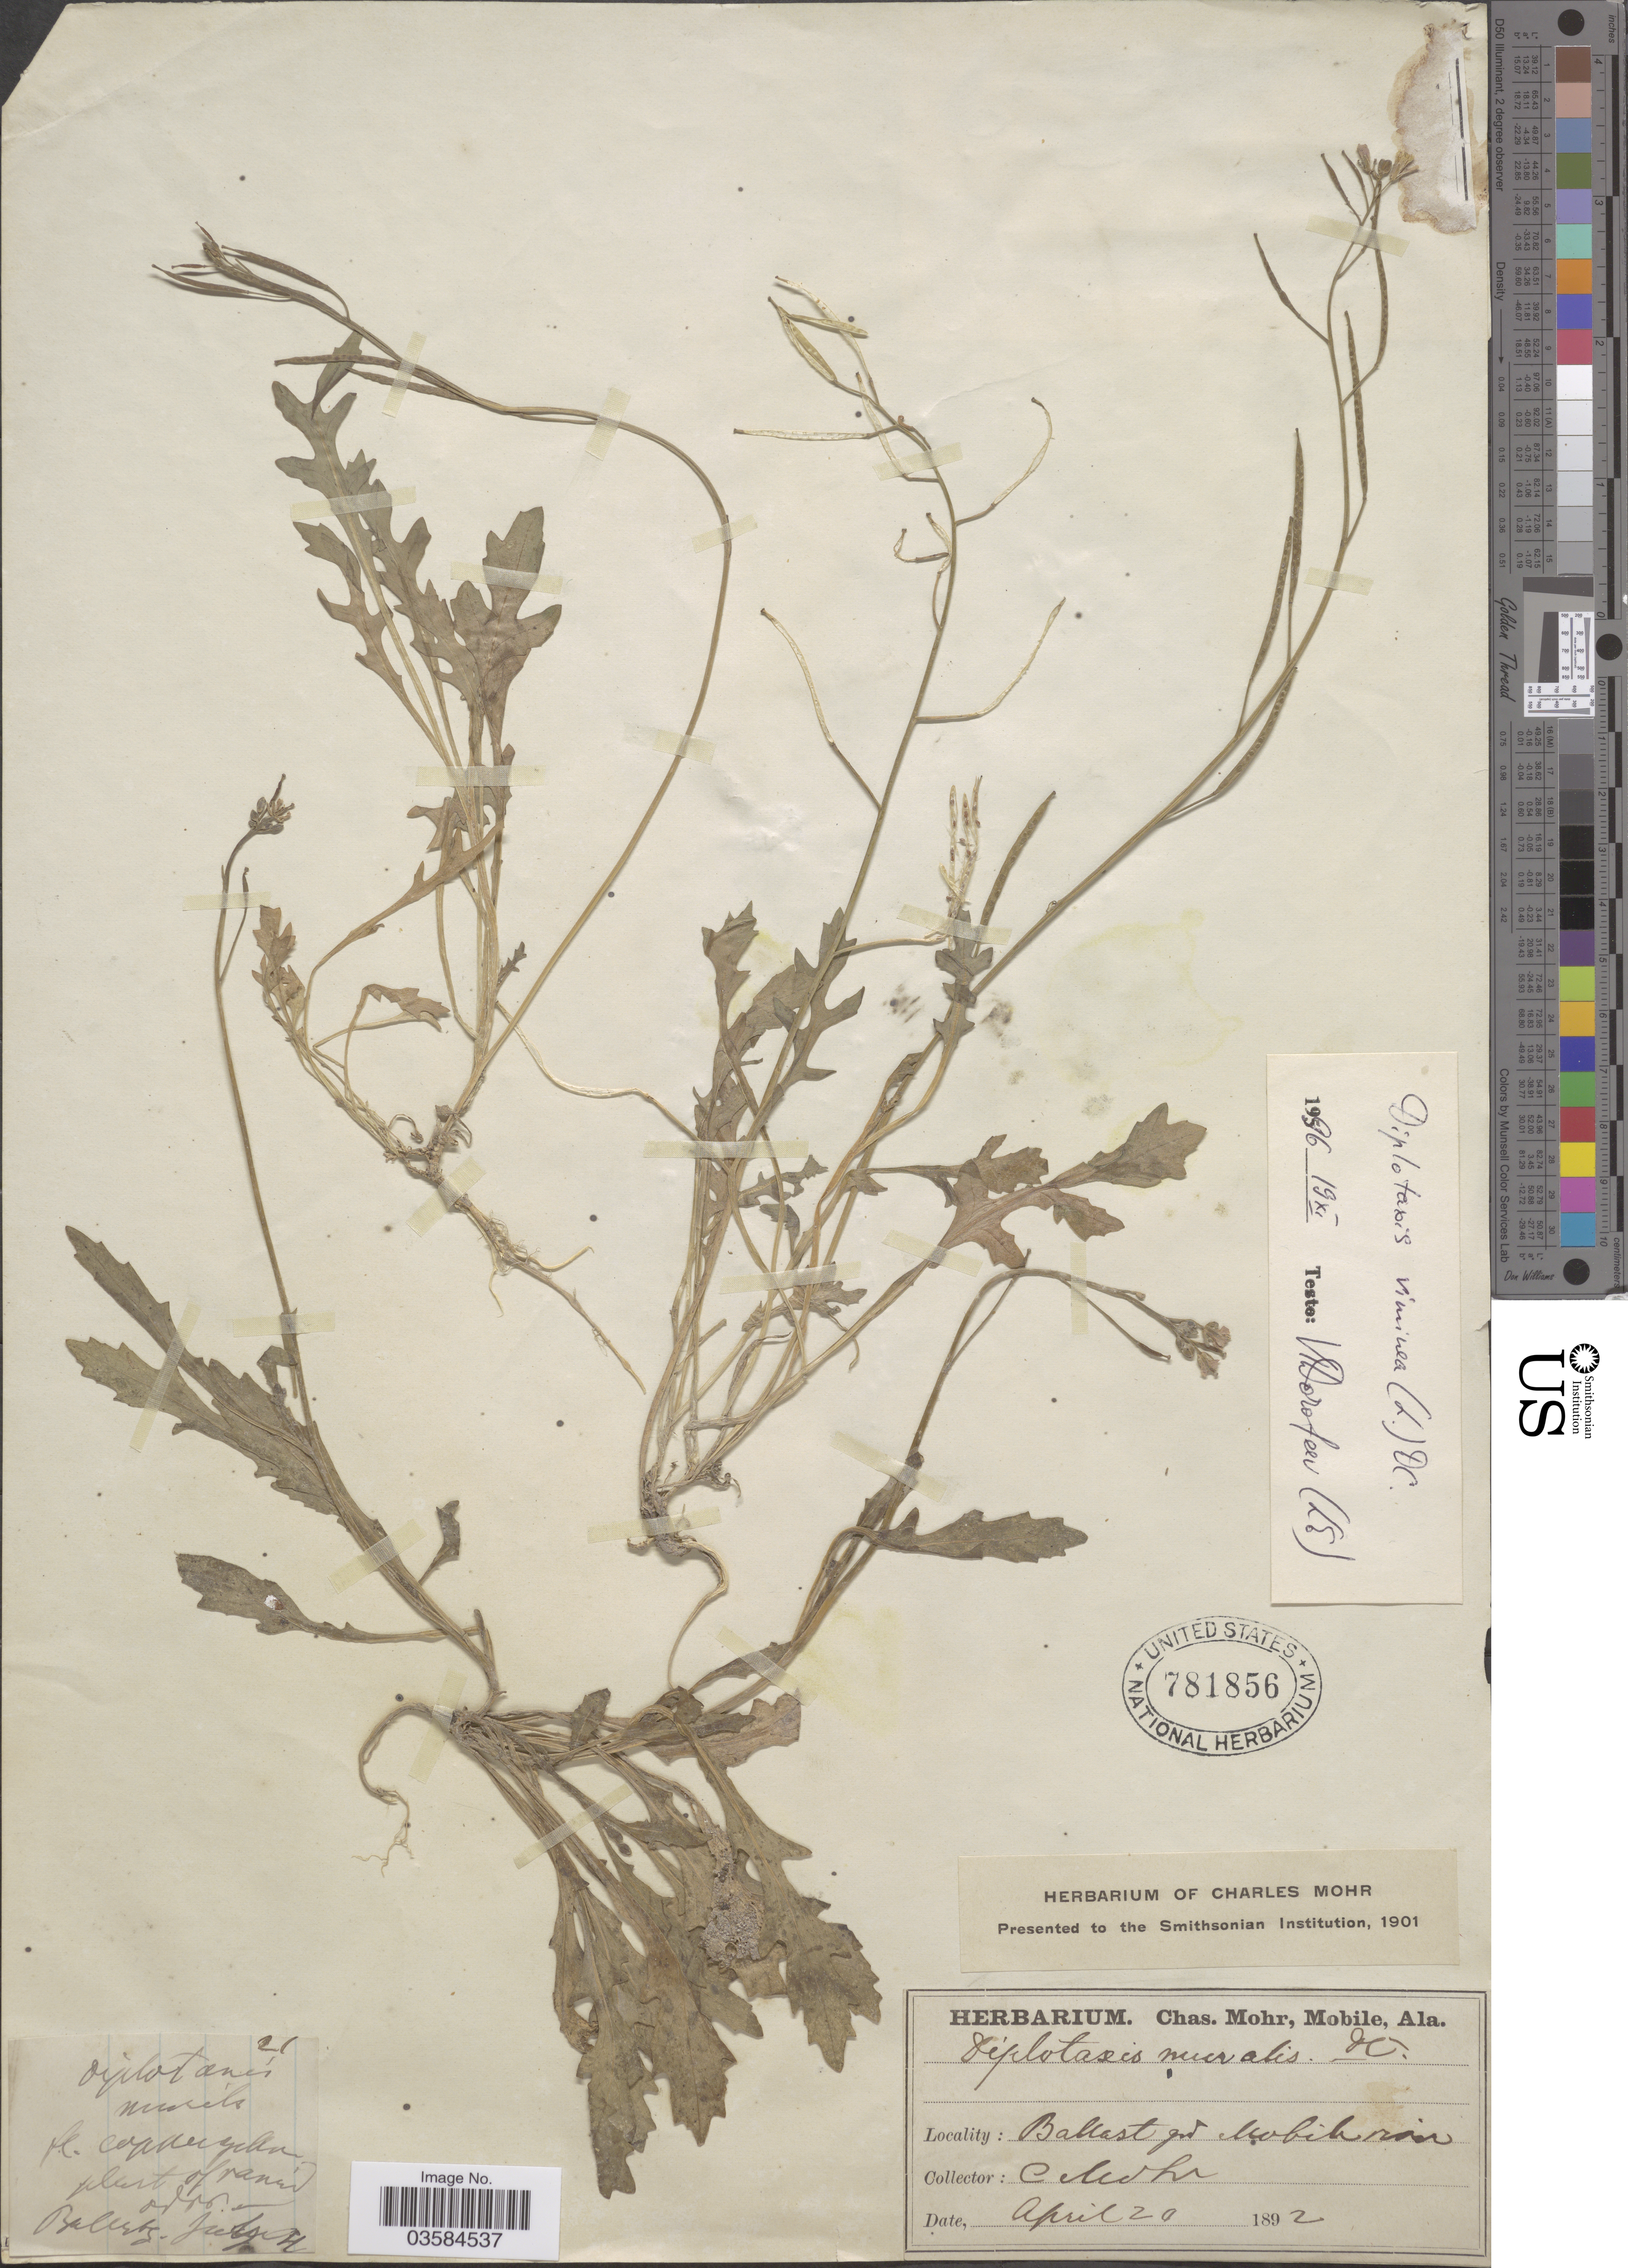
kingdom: Plantae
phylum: Tracheophyta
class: Magnoliopsida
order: Brassicales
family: Brassicaceae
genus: Diplotaxis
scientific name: Diplotaxis viminea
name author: (L.) DC.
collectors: Mohr, C. T. (herbarium)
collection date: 1892-04-20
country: United States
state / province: Alabama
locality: Ballast grd. Mobile riv.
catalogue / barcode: US 781856